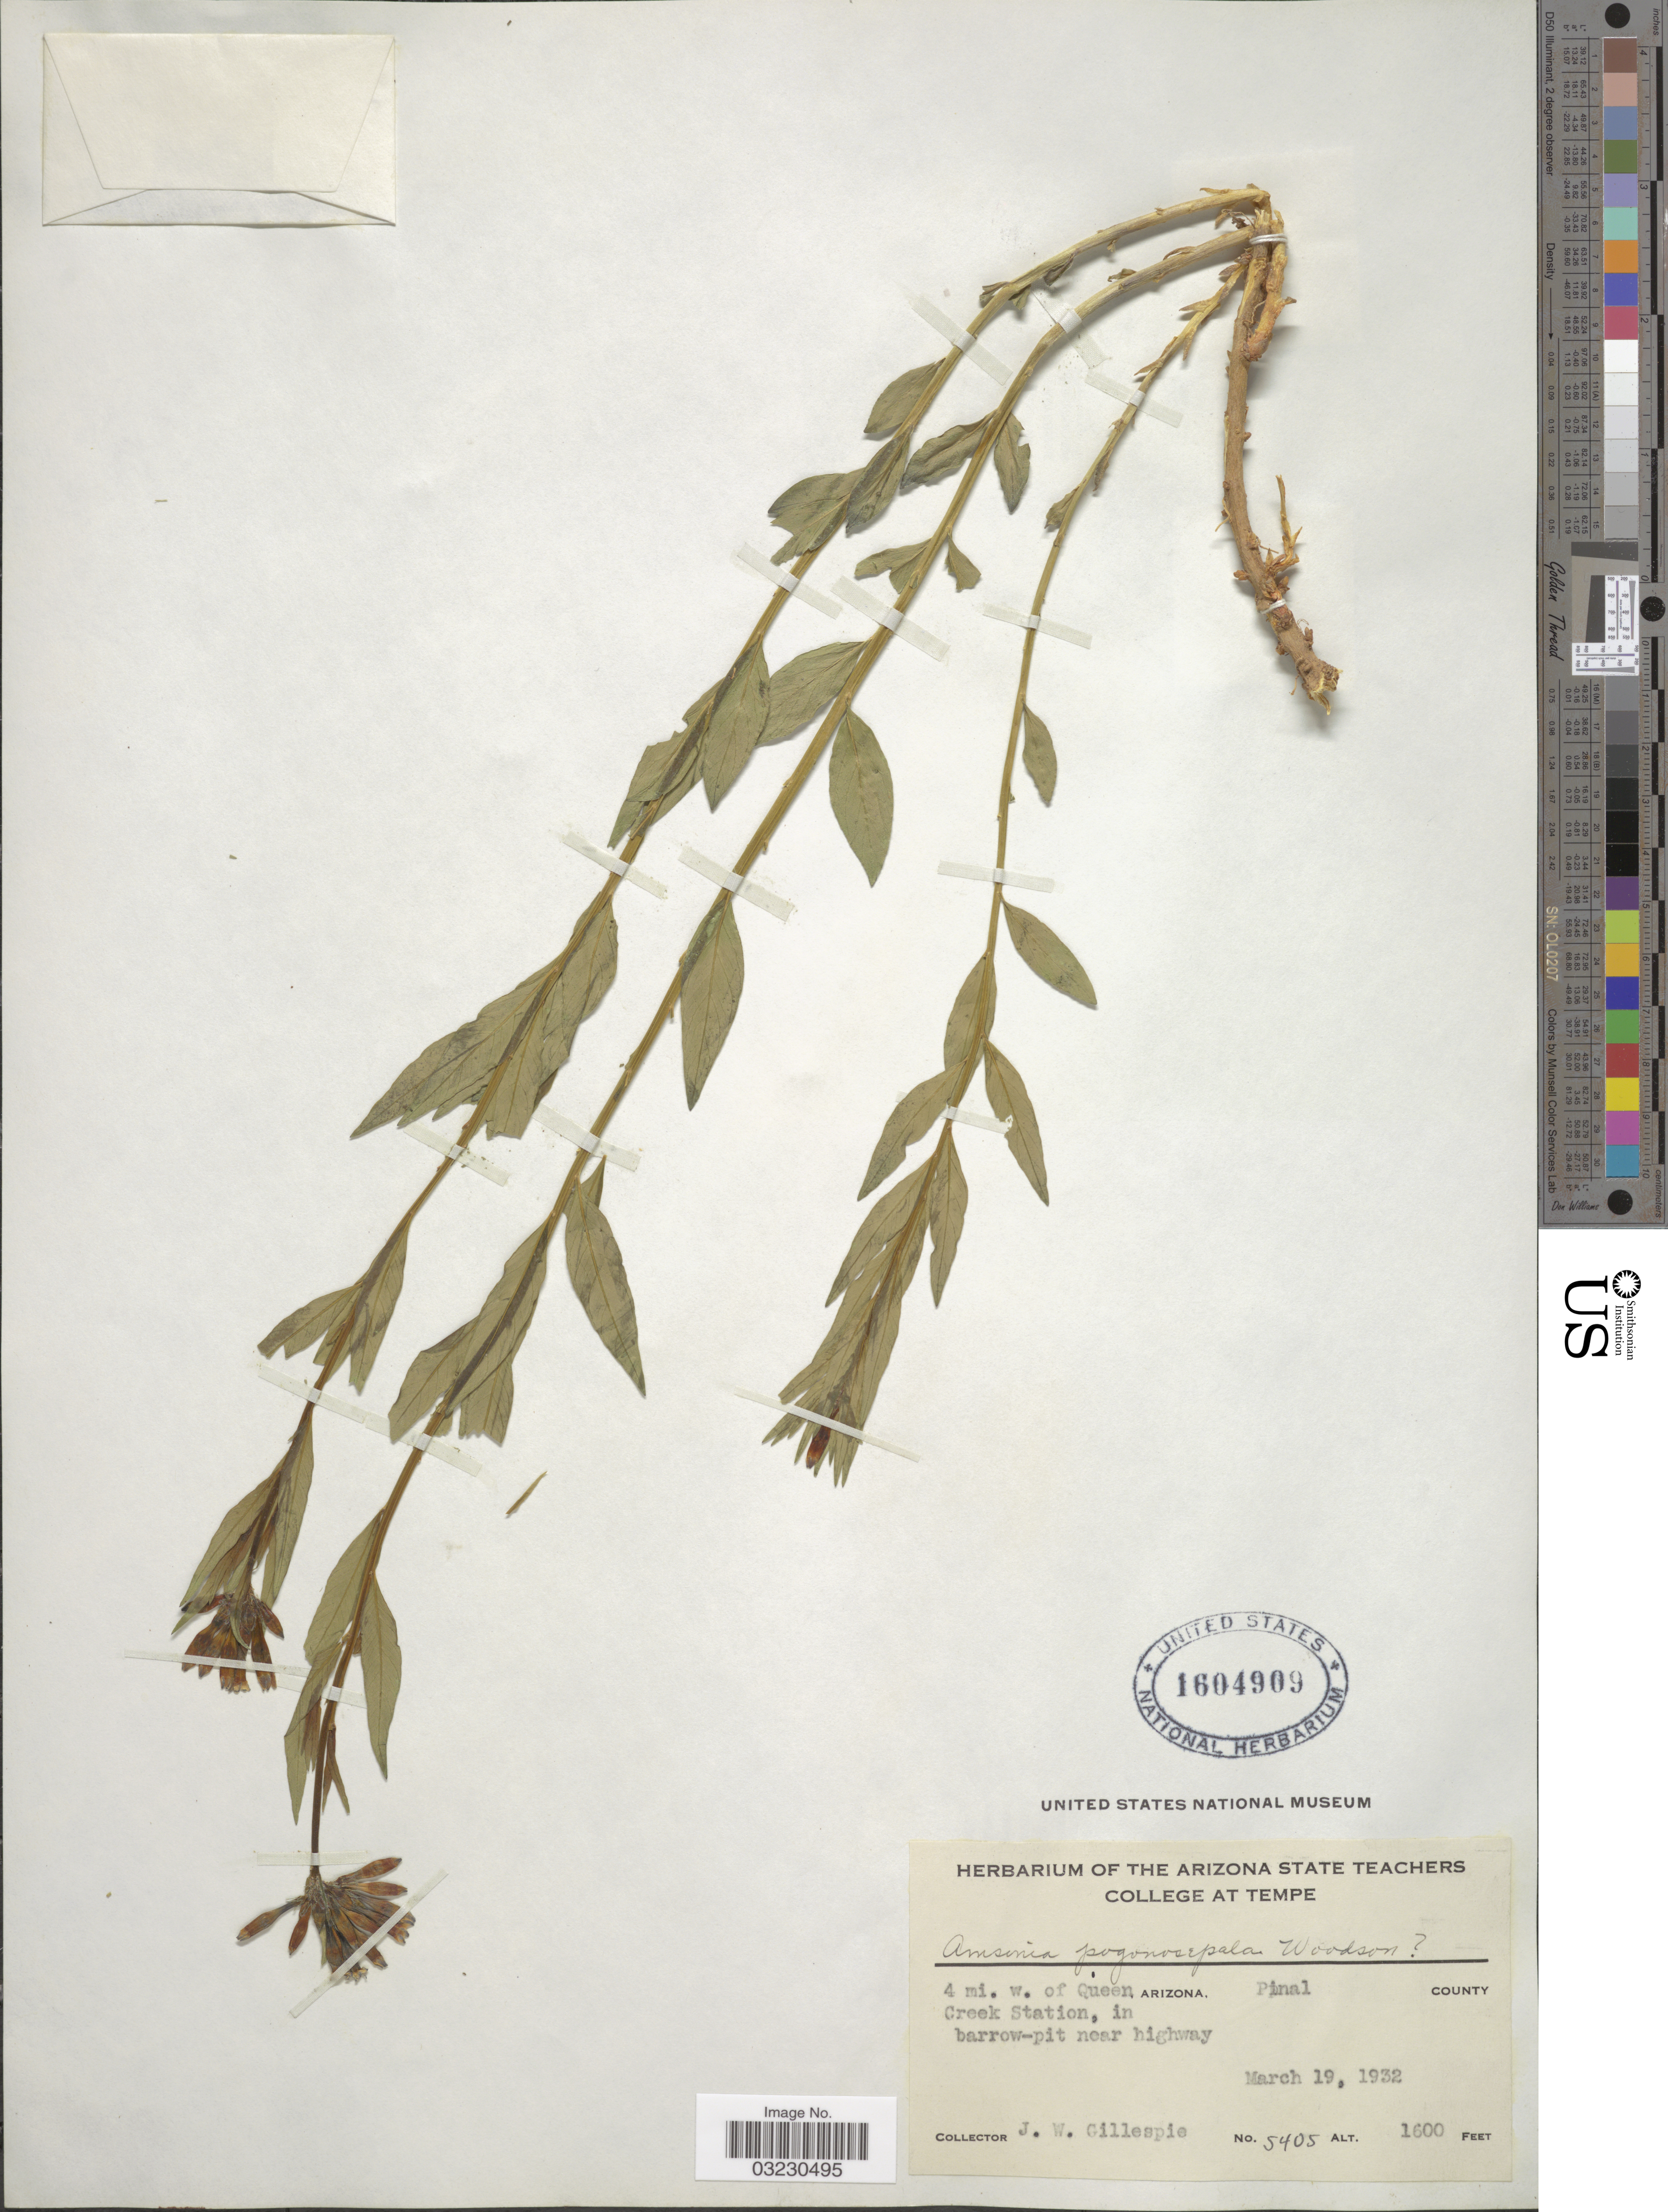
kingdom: Plantae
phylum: Tracheophyta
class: Magnoliopsida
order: Gentianales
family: Apocynaceae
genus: Amsonia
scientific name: Amsonia pogonosepala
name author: Woodson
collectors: J. W. Gillespie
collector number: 5405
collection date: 1932-03-19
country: United States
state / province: Arizona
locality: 4 mi. w. of Queen, Arizona. Pinal County, Creek Station, in barrow-pit near highway.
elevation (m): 488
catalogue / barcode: US 1604909